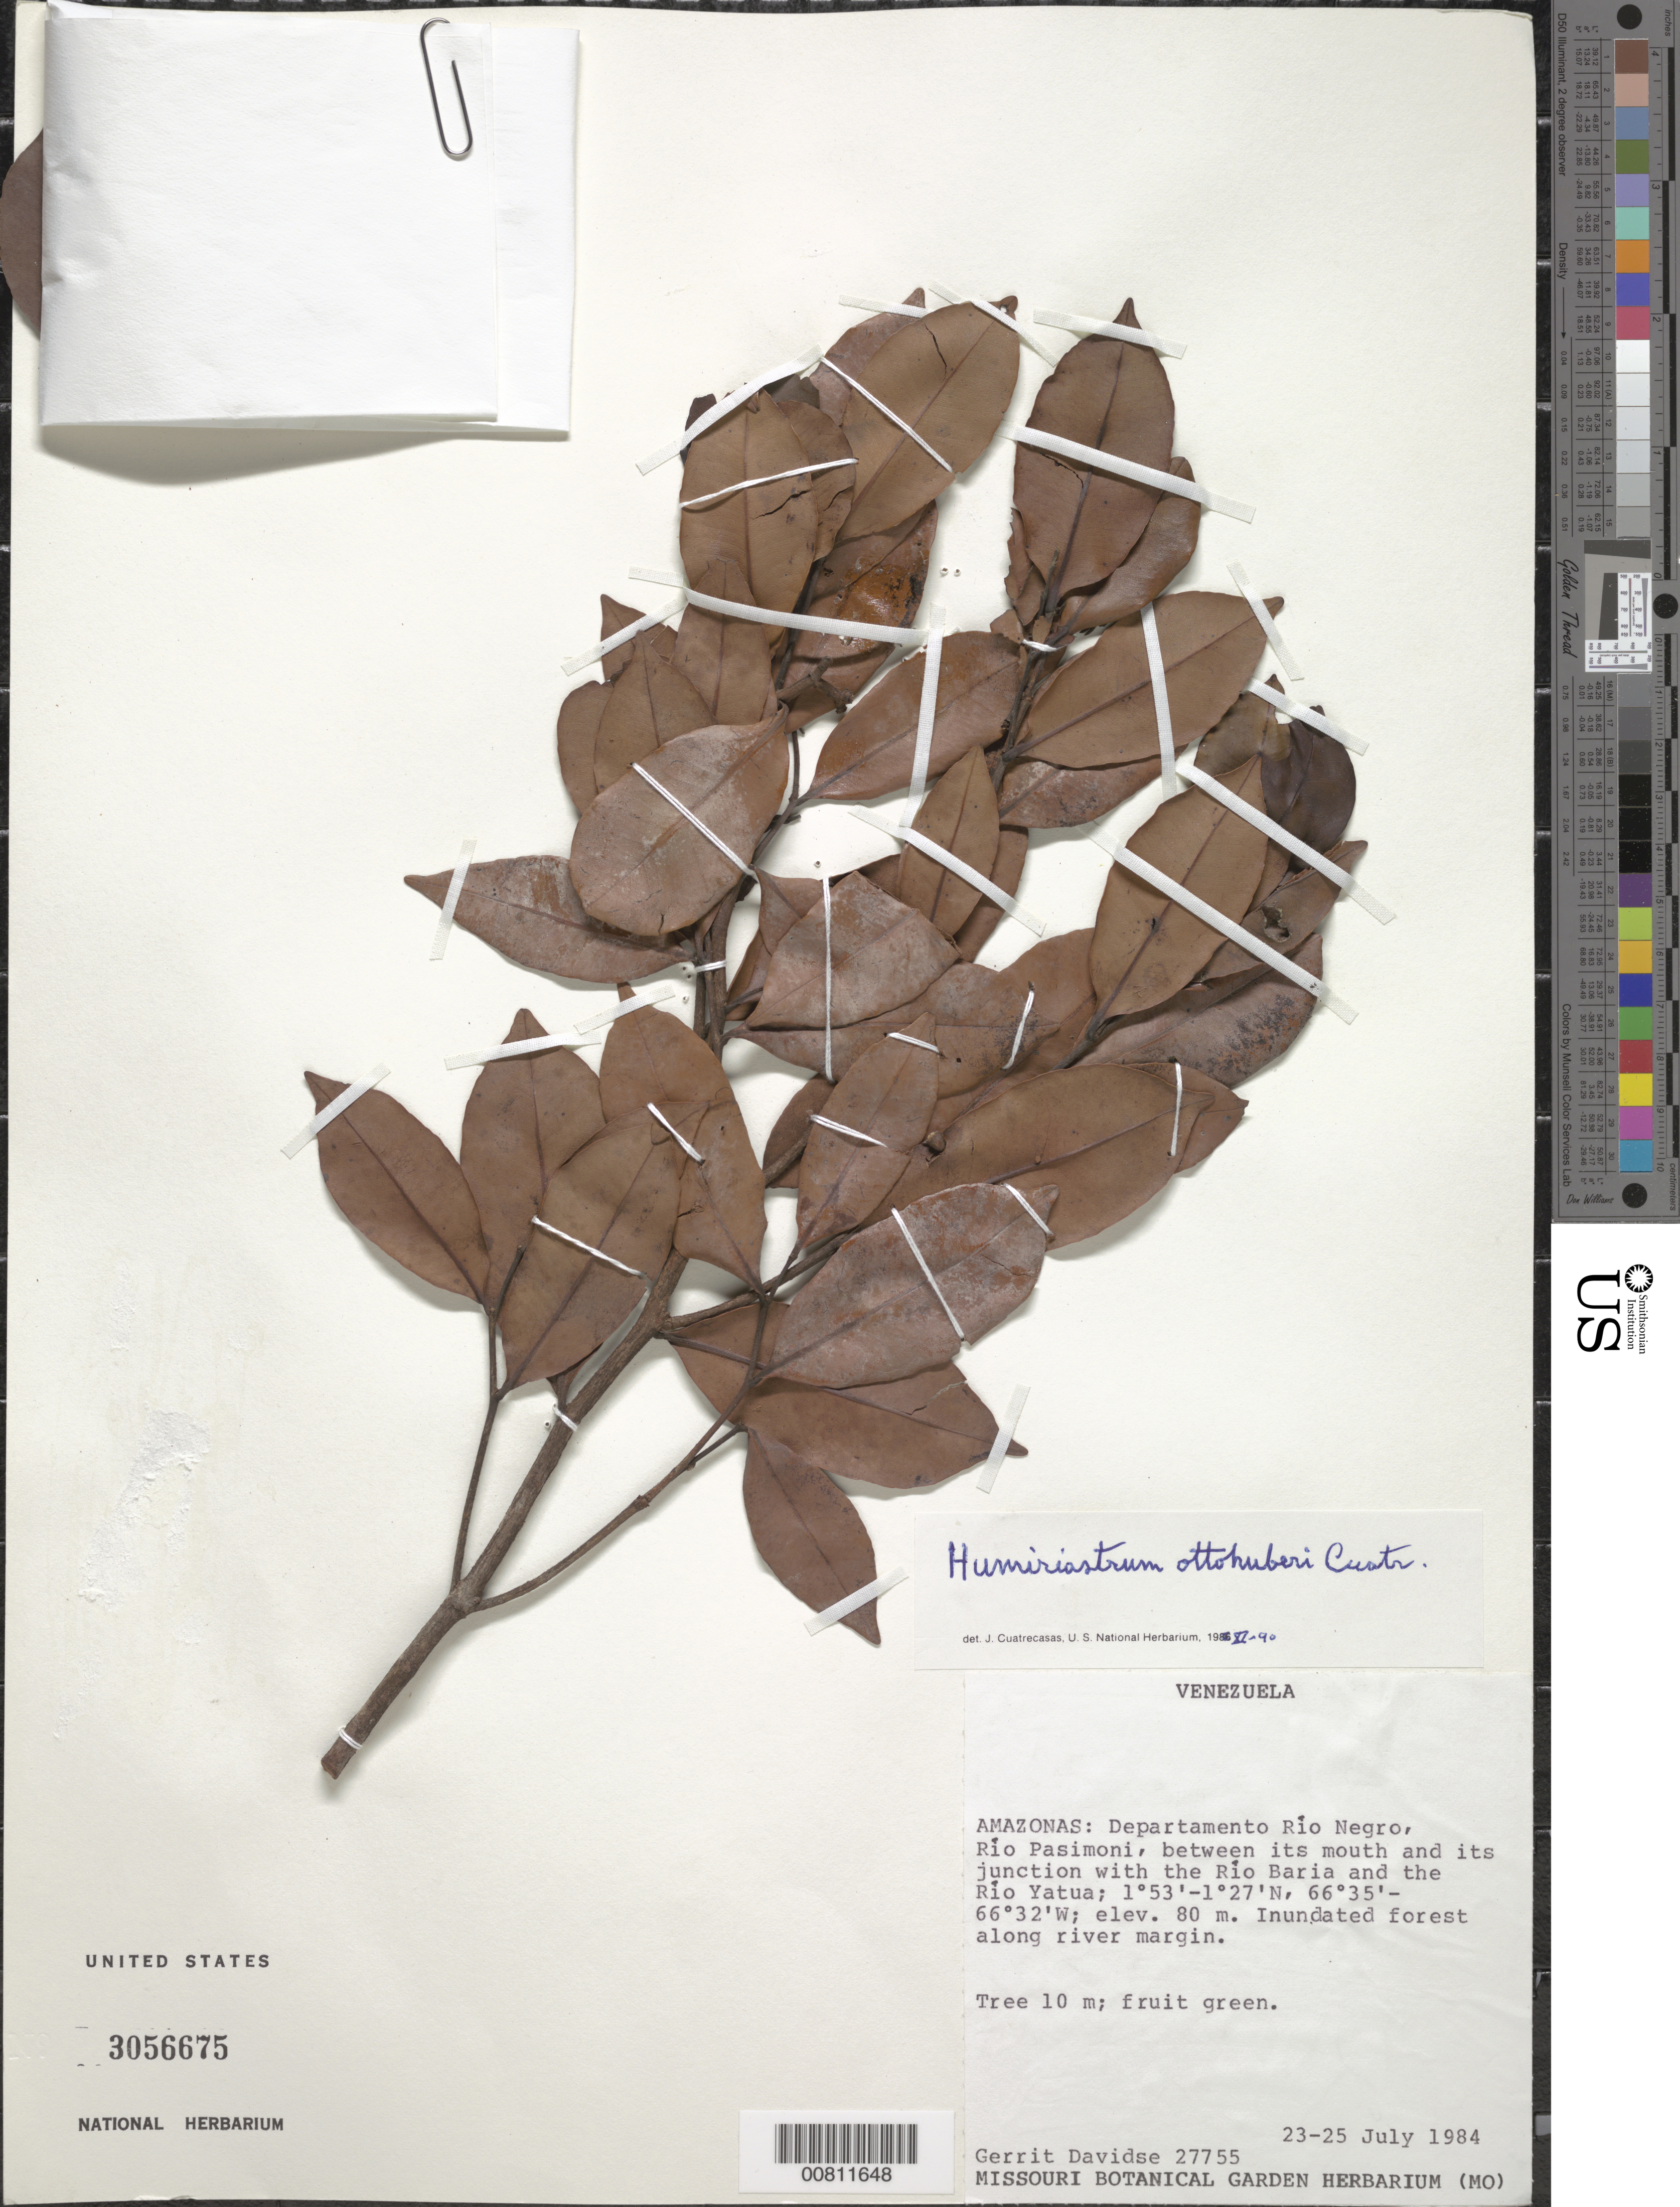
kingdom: Plantae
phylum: Tracheophyta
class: Magnoliopsida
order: Malpighiales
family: Humiriaceae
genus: Humiriastrum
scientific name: Humiriastrum ottohuberi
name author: Cuatrec.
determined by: Cuatrecasas, J.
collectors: G. Davidse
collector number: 27755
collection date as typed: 23-Jul-84 to 25-Jul-84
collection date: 1984-07-23/1984-07-25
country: Venezuela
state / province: Amazonas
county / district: Río Negro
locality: Río Pasimoni, between mouth and junction with Río Baria and Río Yatua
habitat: Inundated forest along river margin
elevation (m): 80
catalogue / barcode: US 3056675